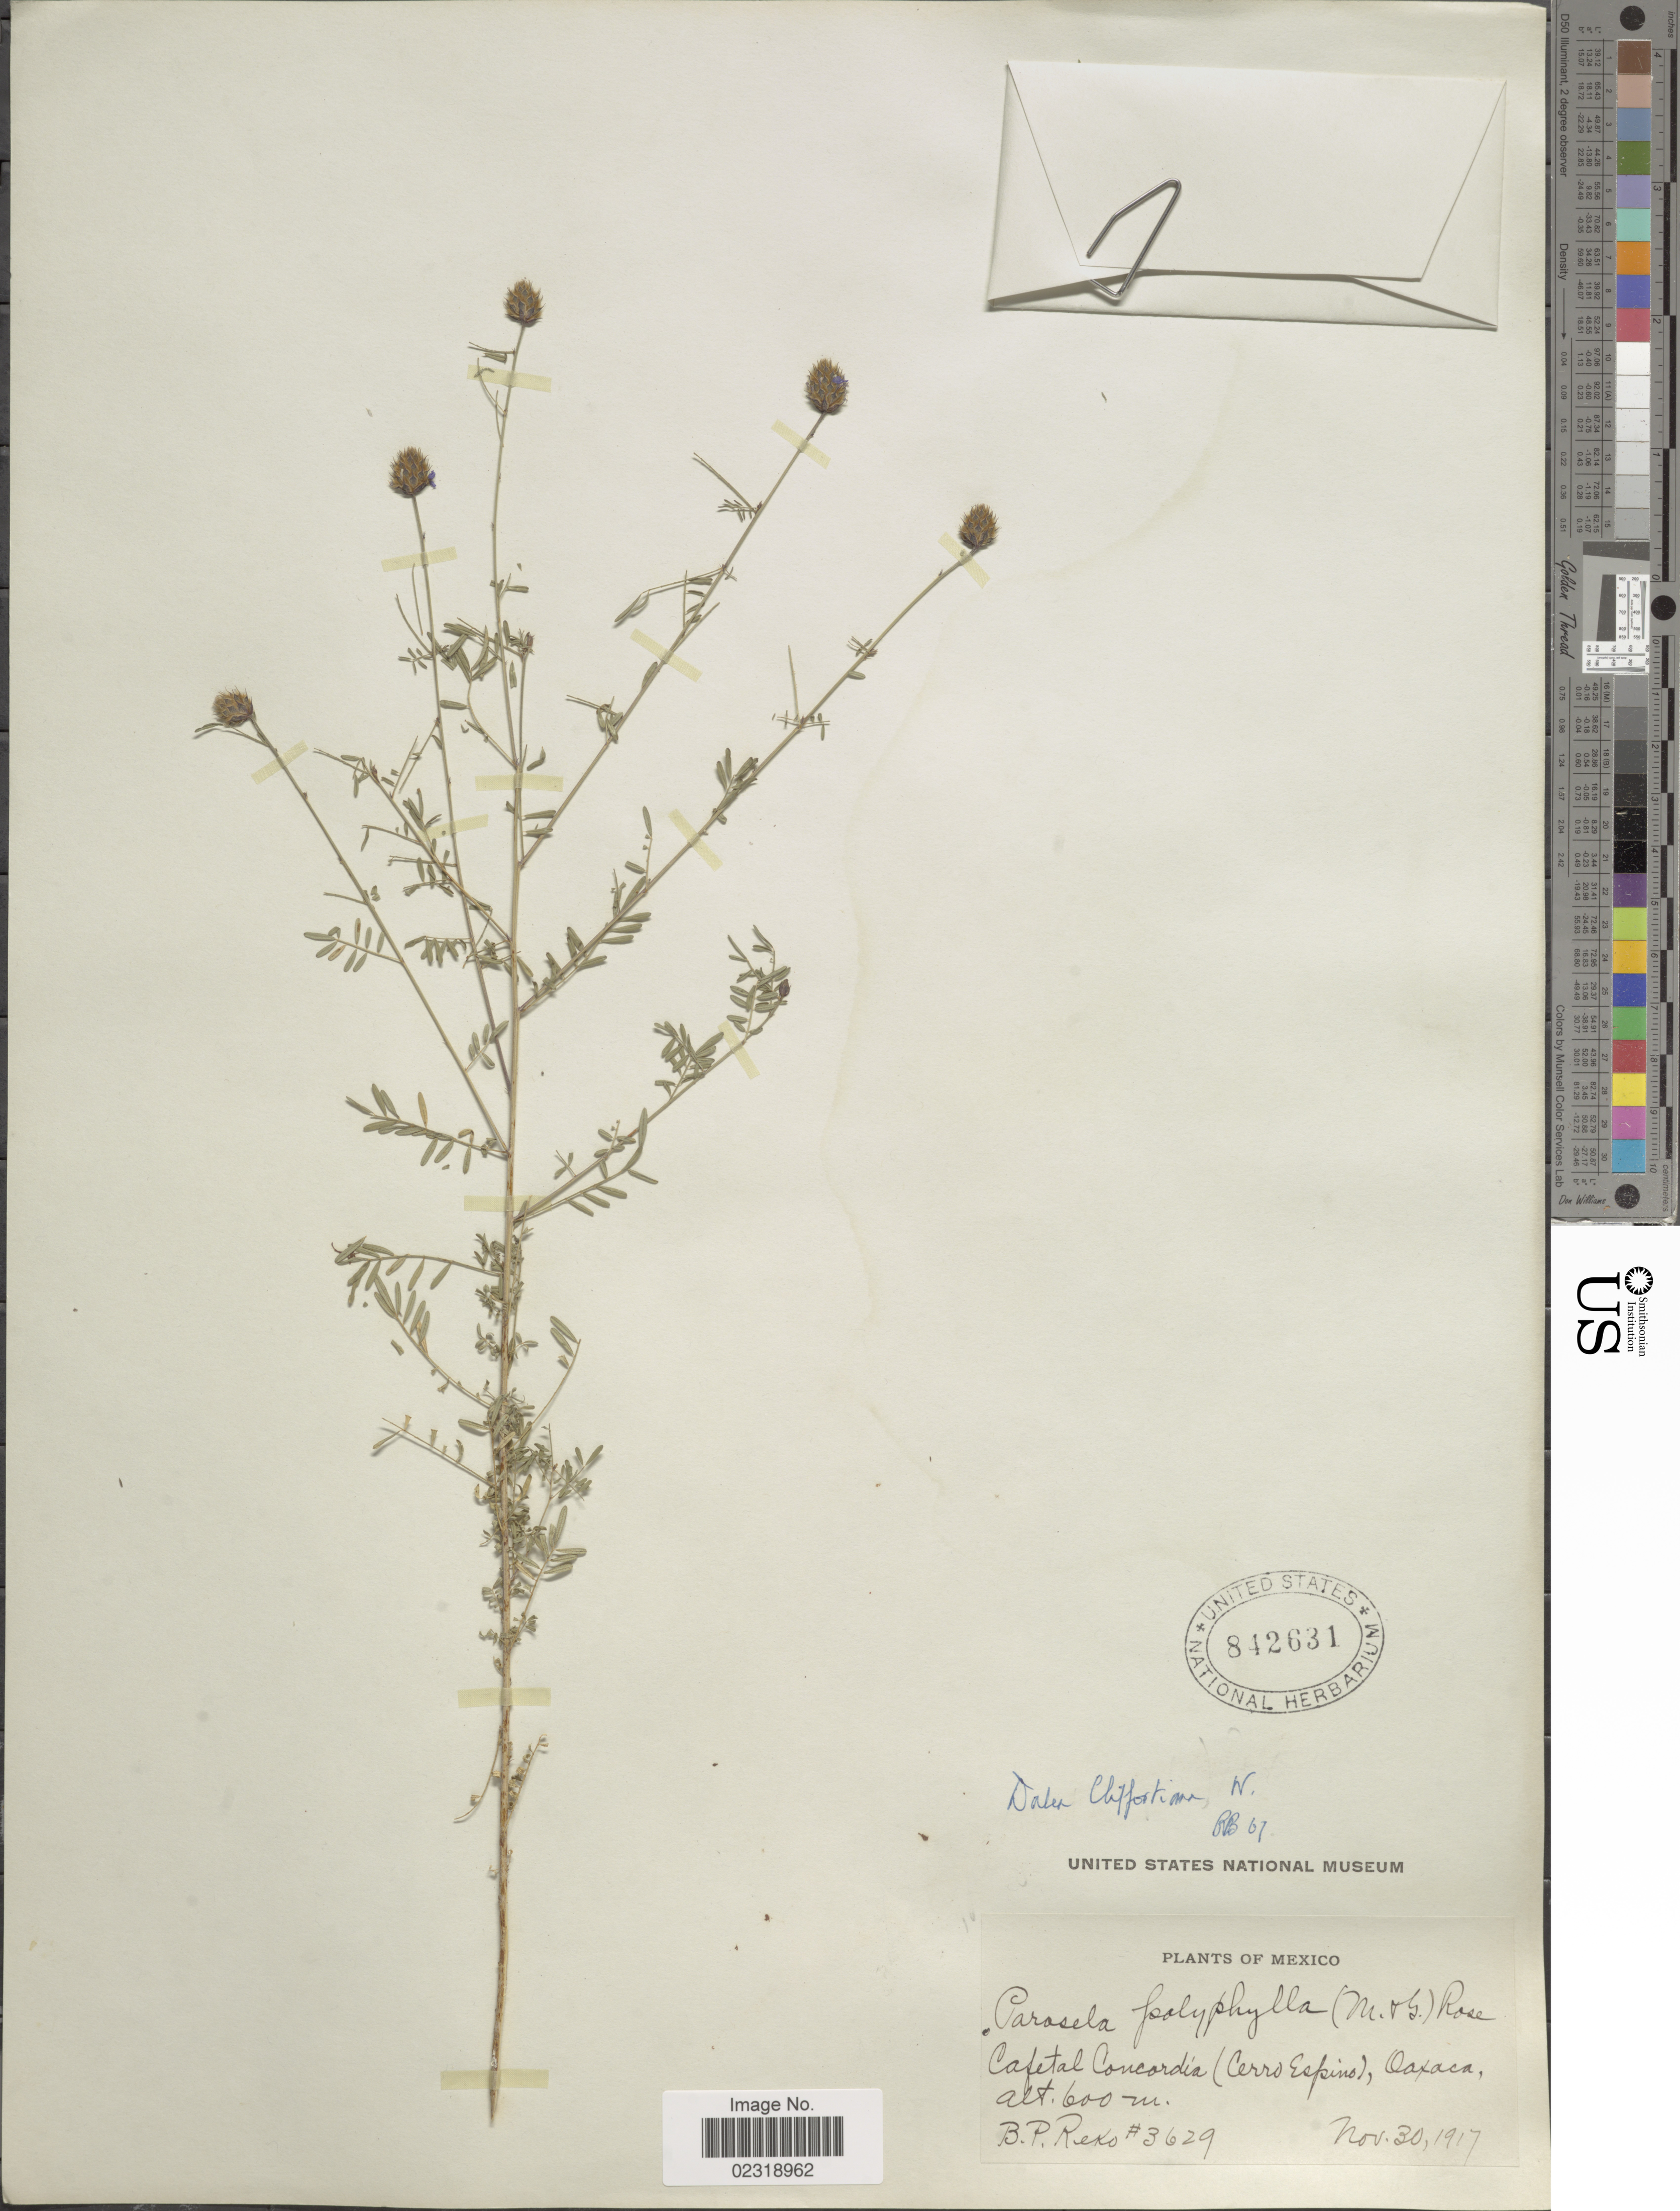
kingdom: Plantae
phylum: Tracheophyta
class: Magnoliopsida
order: Fabales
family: Fabaceae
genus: Dalea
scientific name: Dalea cliffortiana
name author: Willd.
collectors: B. P. Reko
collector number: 3629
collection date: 1917-11-30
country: Mexico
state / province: Oaxaca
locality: Cafetal Concordia (Cerro Espino).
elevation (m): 600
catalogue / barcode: US 842631